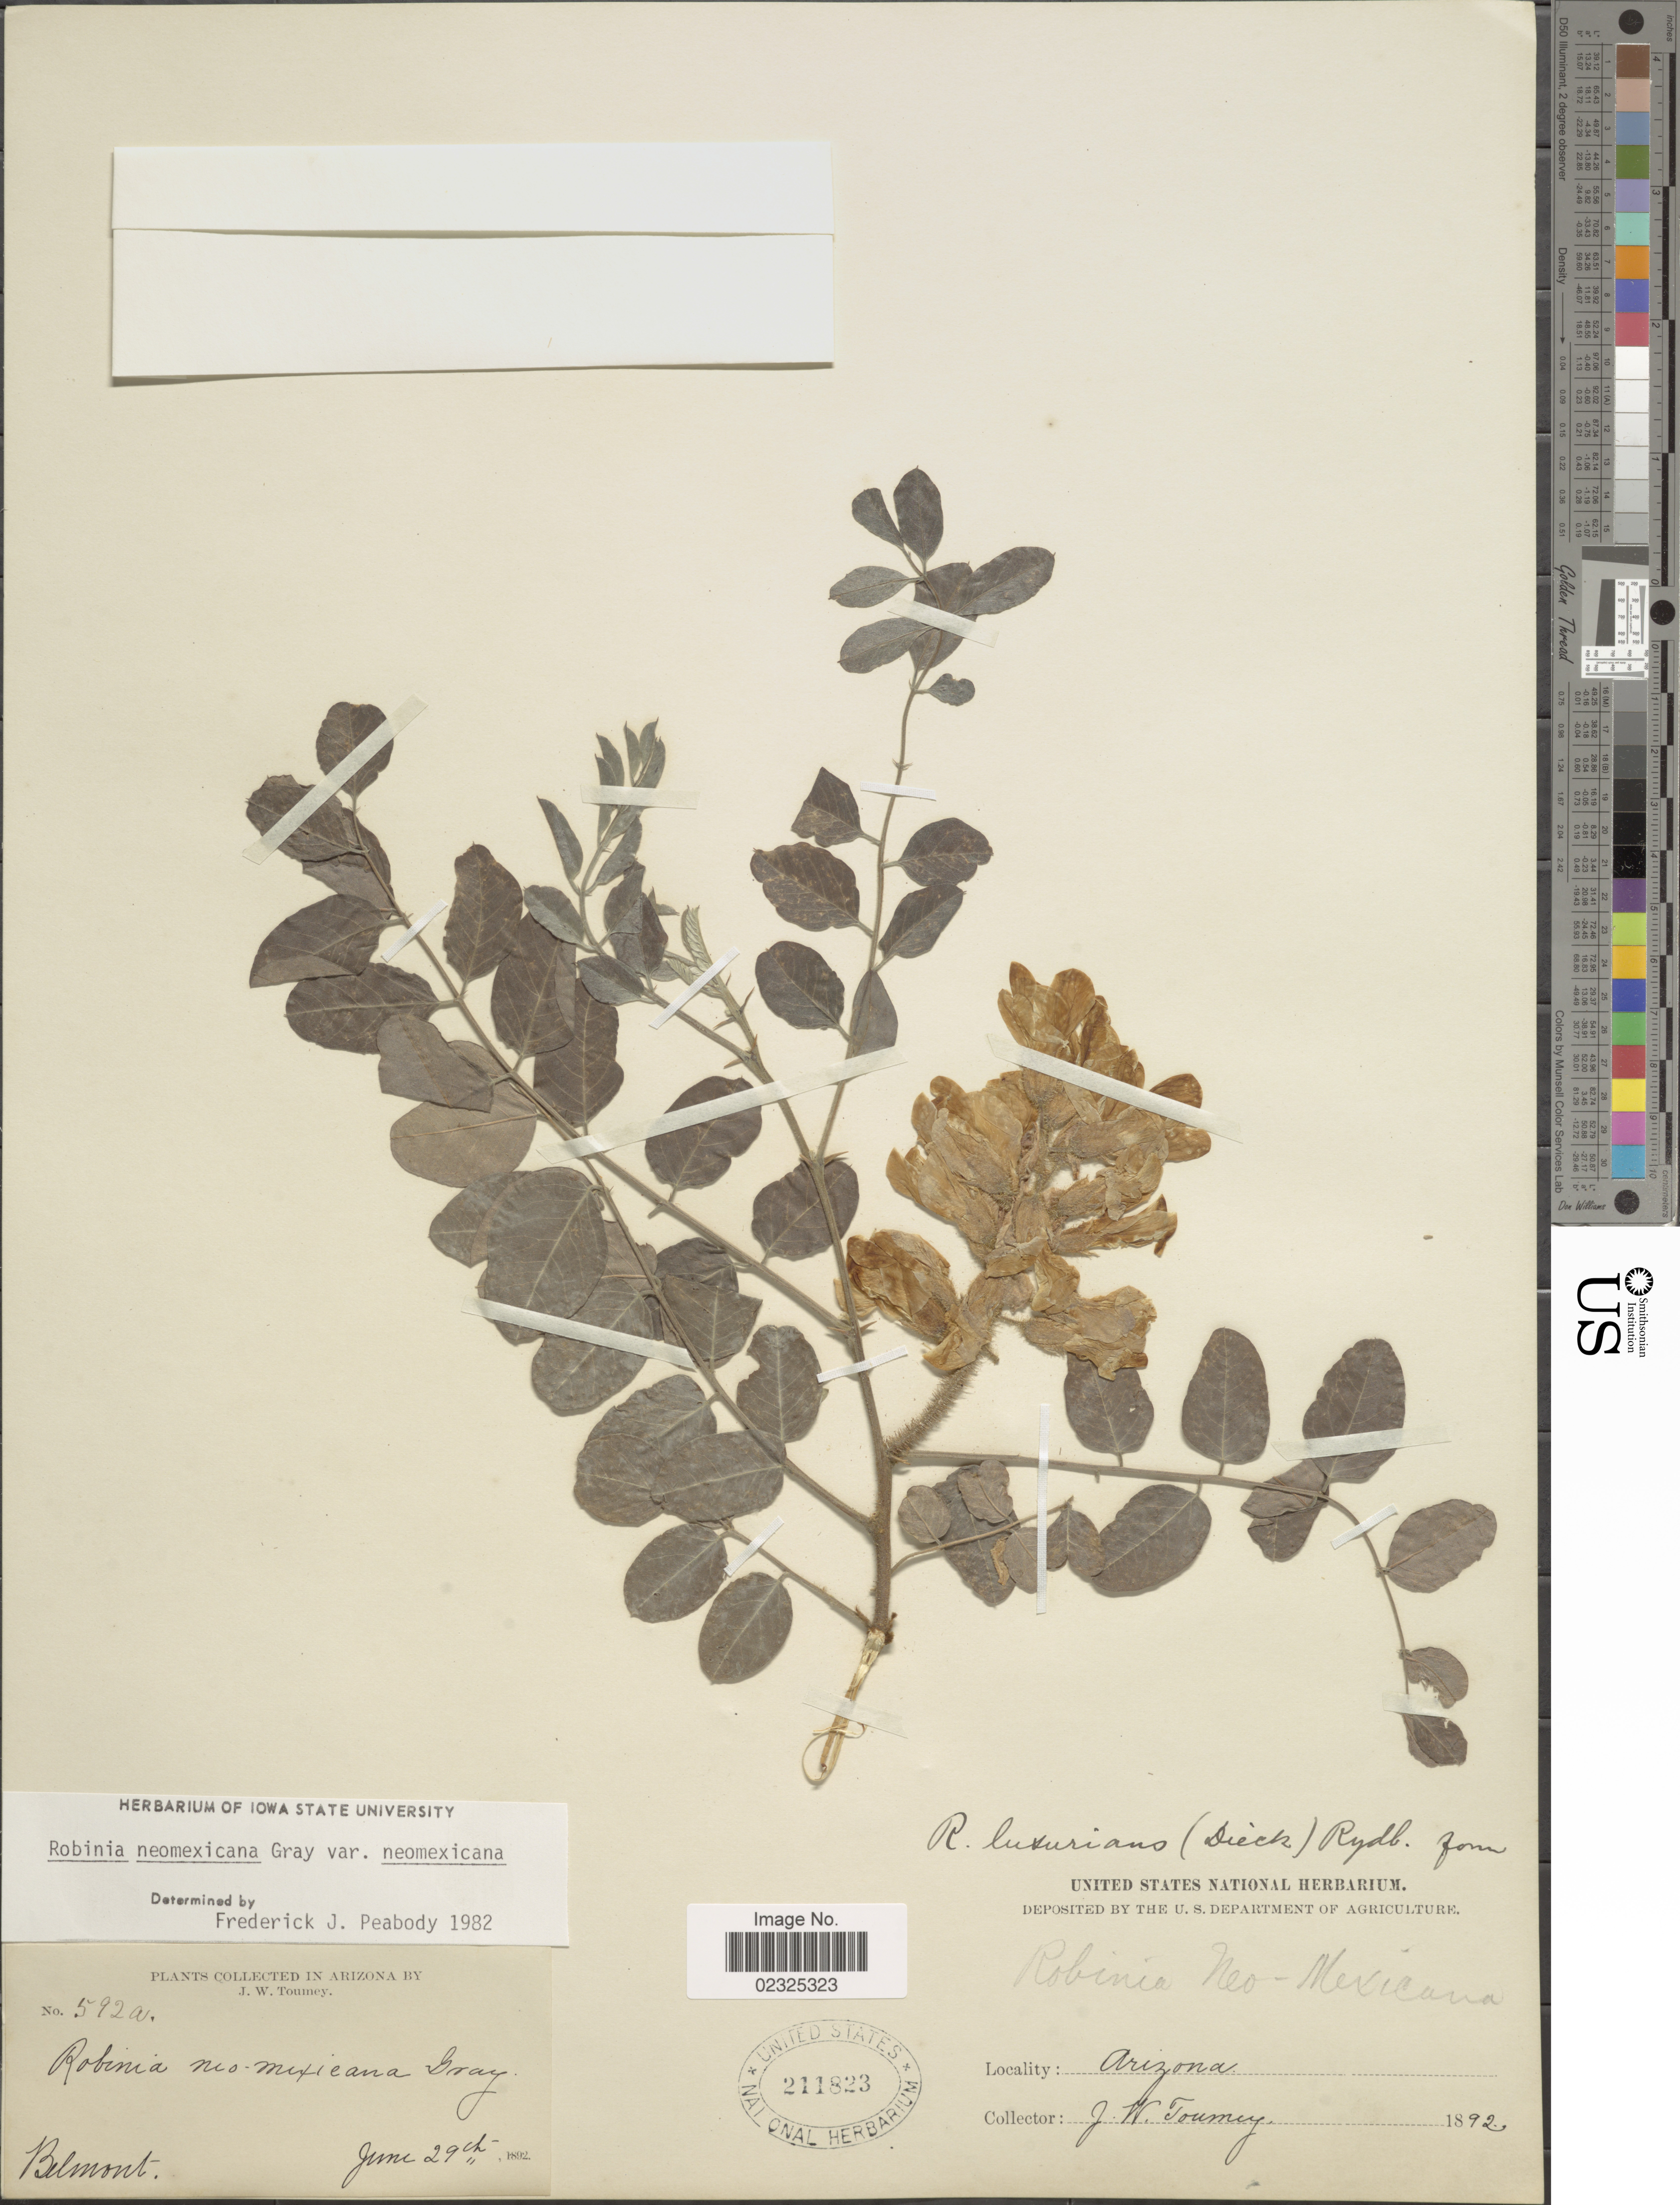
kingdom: Plantae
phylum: Tracheophyta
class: Magnoliopsida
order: Fabales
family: Fabaceae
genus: Robinia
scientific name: Robinia neomexicana var. neomexicana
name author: A. Gray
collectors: J. W. Toumey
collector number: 592a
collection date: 1892-06-29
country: United States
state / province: Arizona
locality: Belmont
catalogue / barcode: US 244823